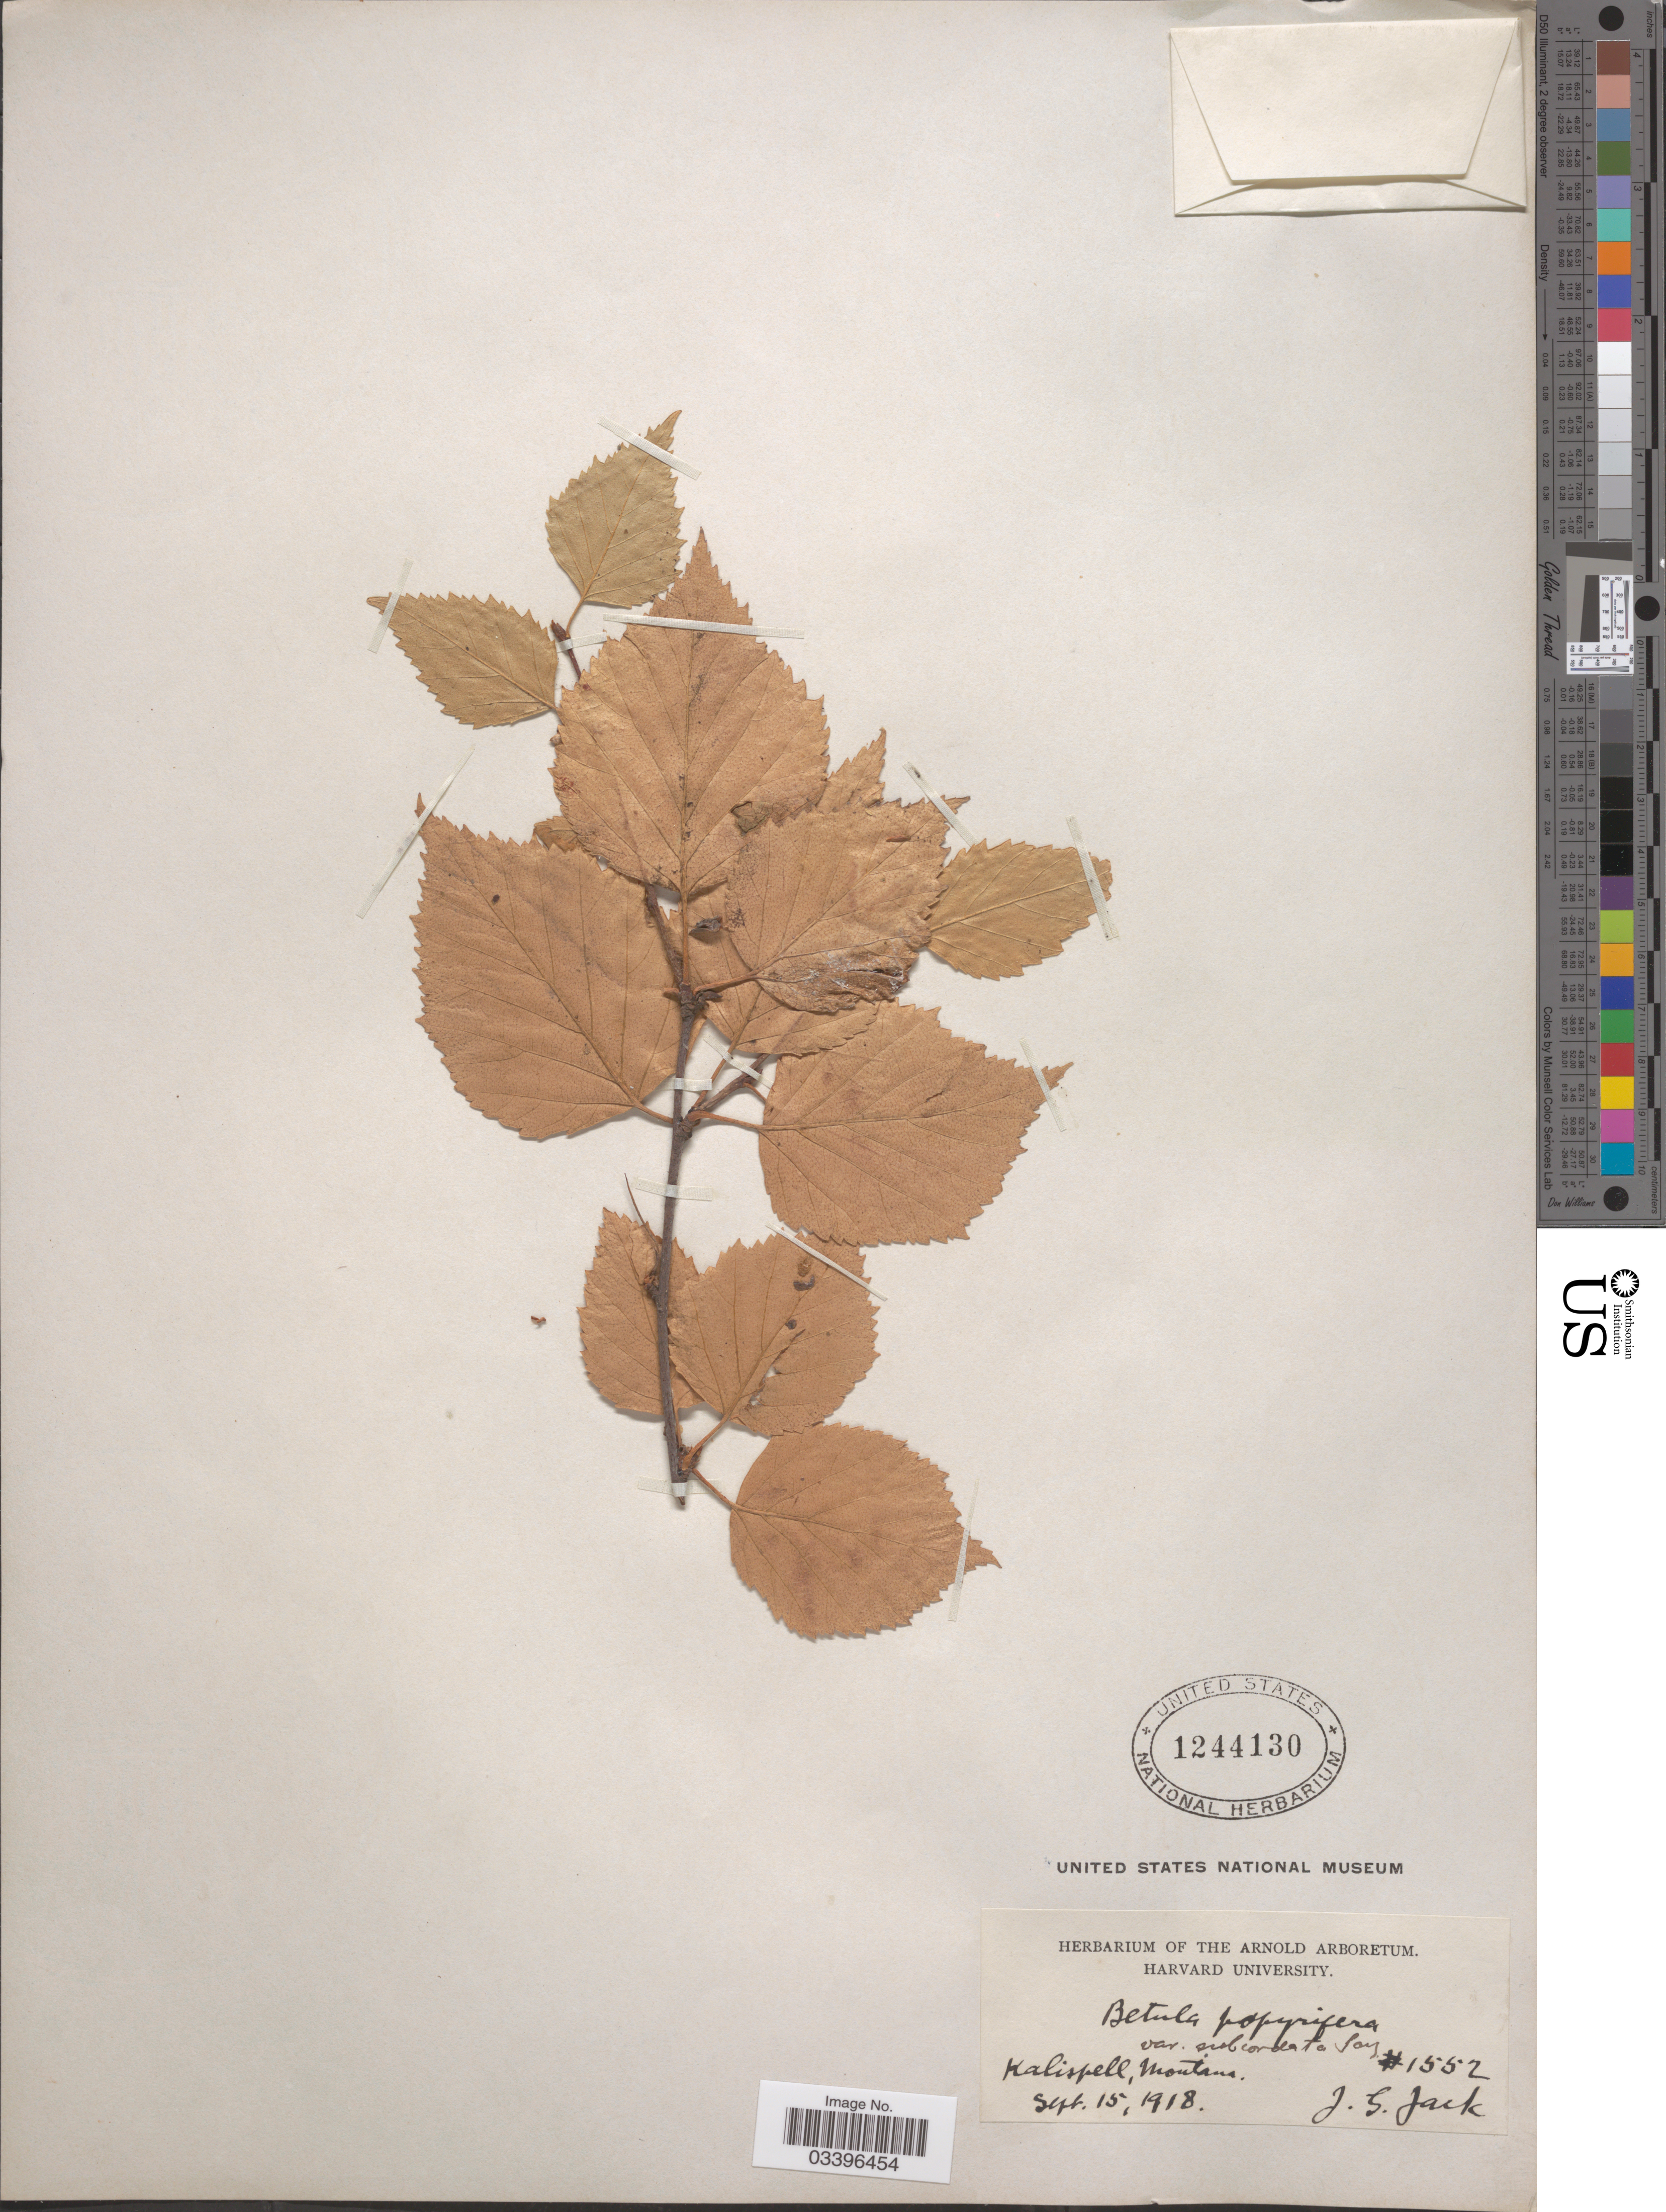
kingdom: Plantae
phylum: Tracheophyta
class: Magnoliopsida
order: Fagales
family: Betulaceae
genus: Betula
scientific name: Betula papyrifera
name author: Marshall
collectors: J. G. Jack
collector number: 1552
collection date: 1918-09-15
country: United States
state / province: Montana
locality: Kalispell.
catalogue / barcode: US 1244130